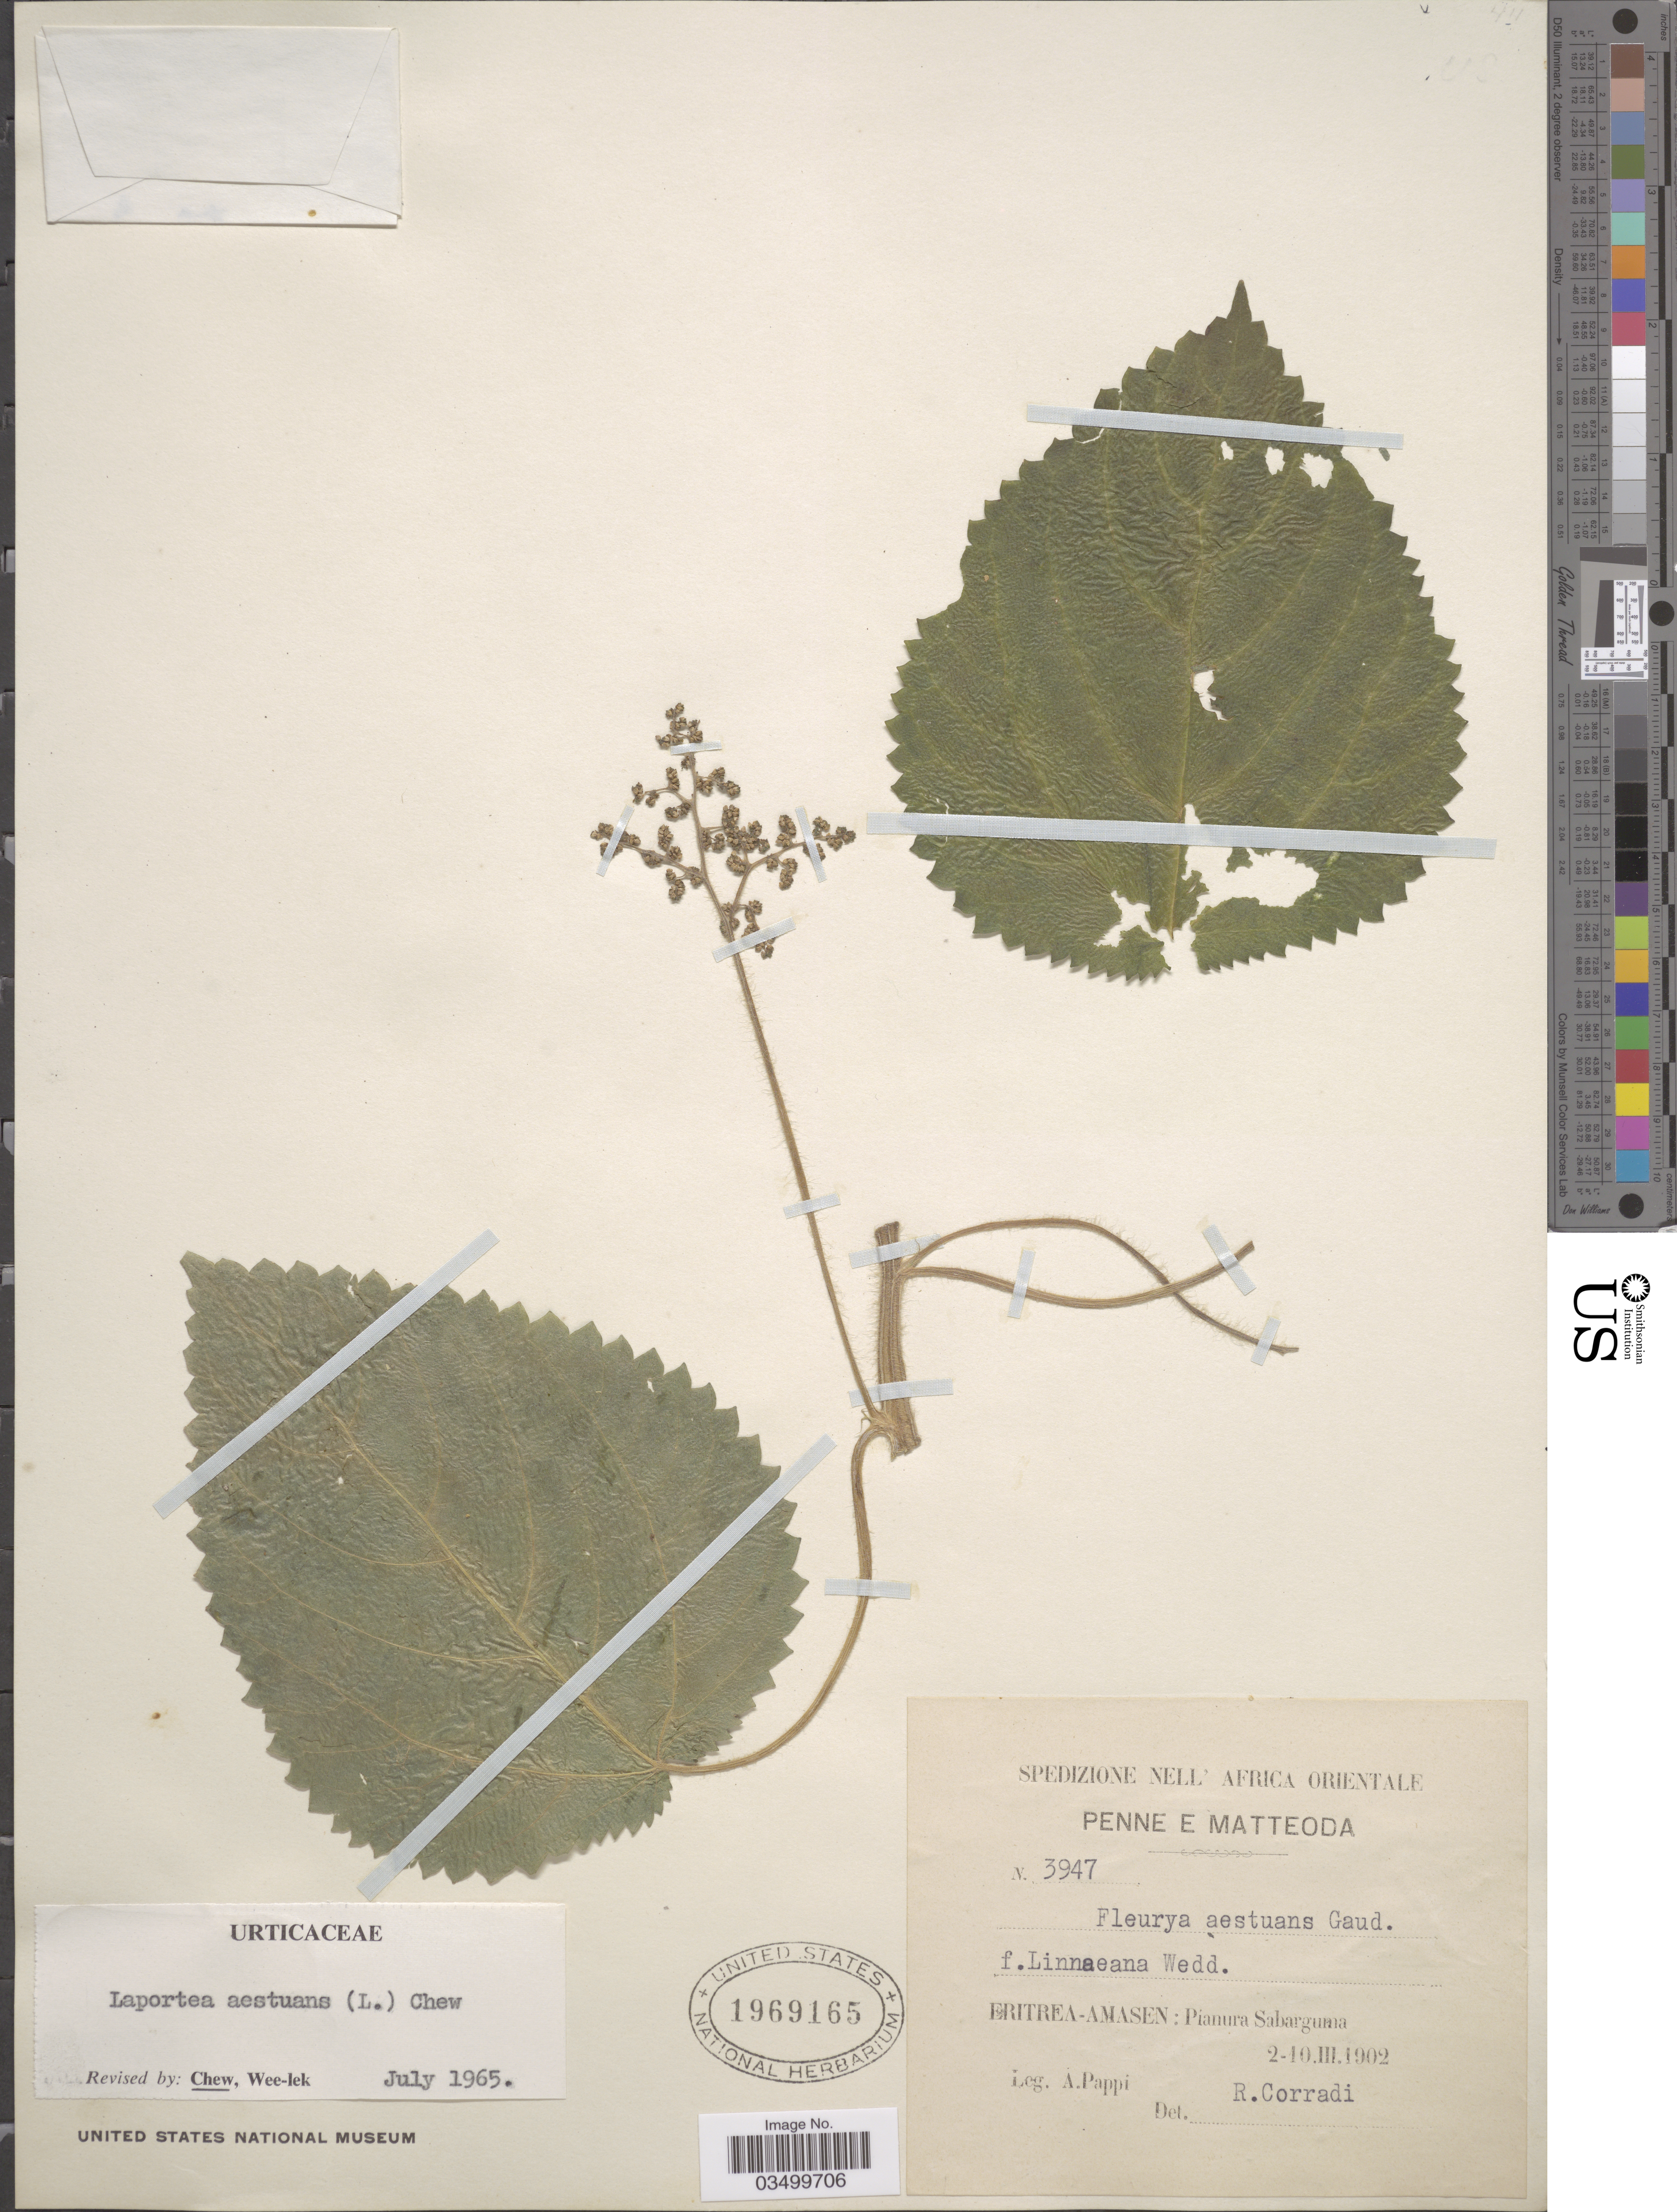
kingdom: Plantae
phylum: Tracheophyta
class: Magnoliopsida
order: Rosales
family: Urticaceae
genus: Laportea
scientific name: Laportea aestuans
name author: (L.) Chew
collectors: A. Pappi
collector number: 3947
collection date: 1902-03-02/1902-03-10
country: Eritrea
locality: Eritrea-Amasen: Pianura Sabarguma.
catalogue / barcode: US 1969165